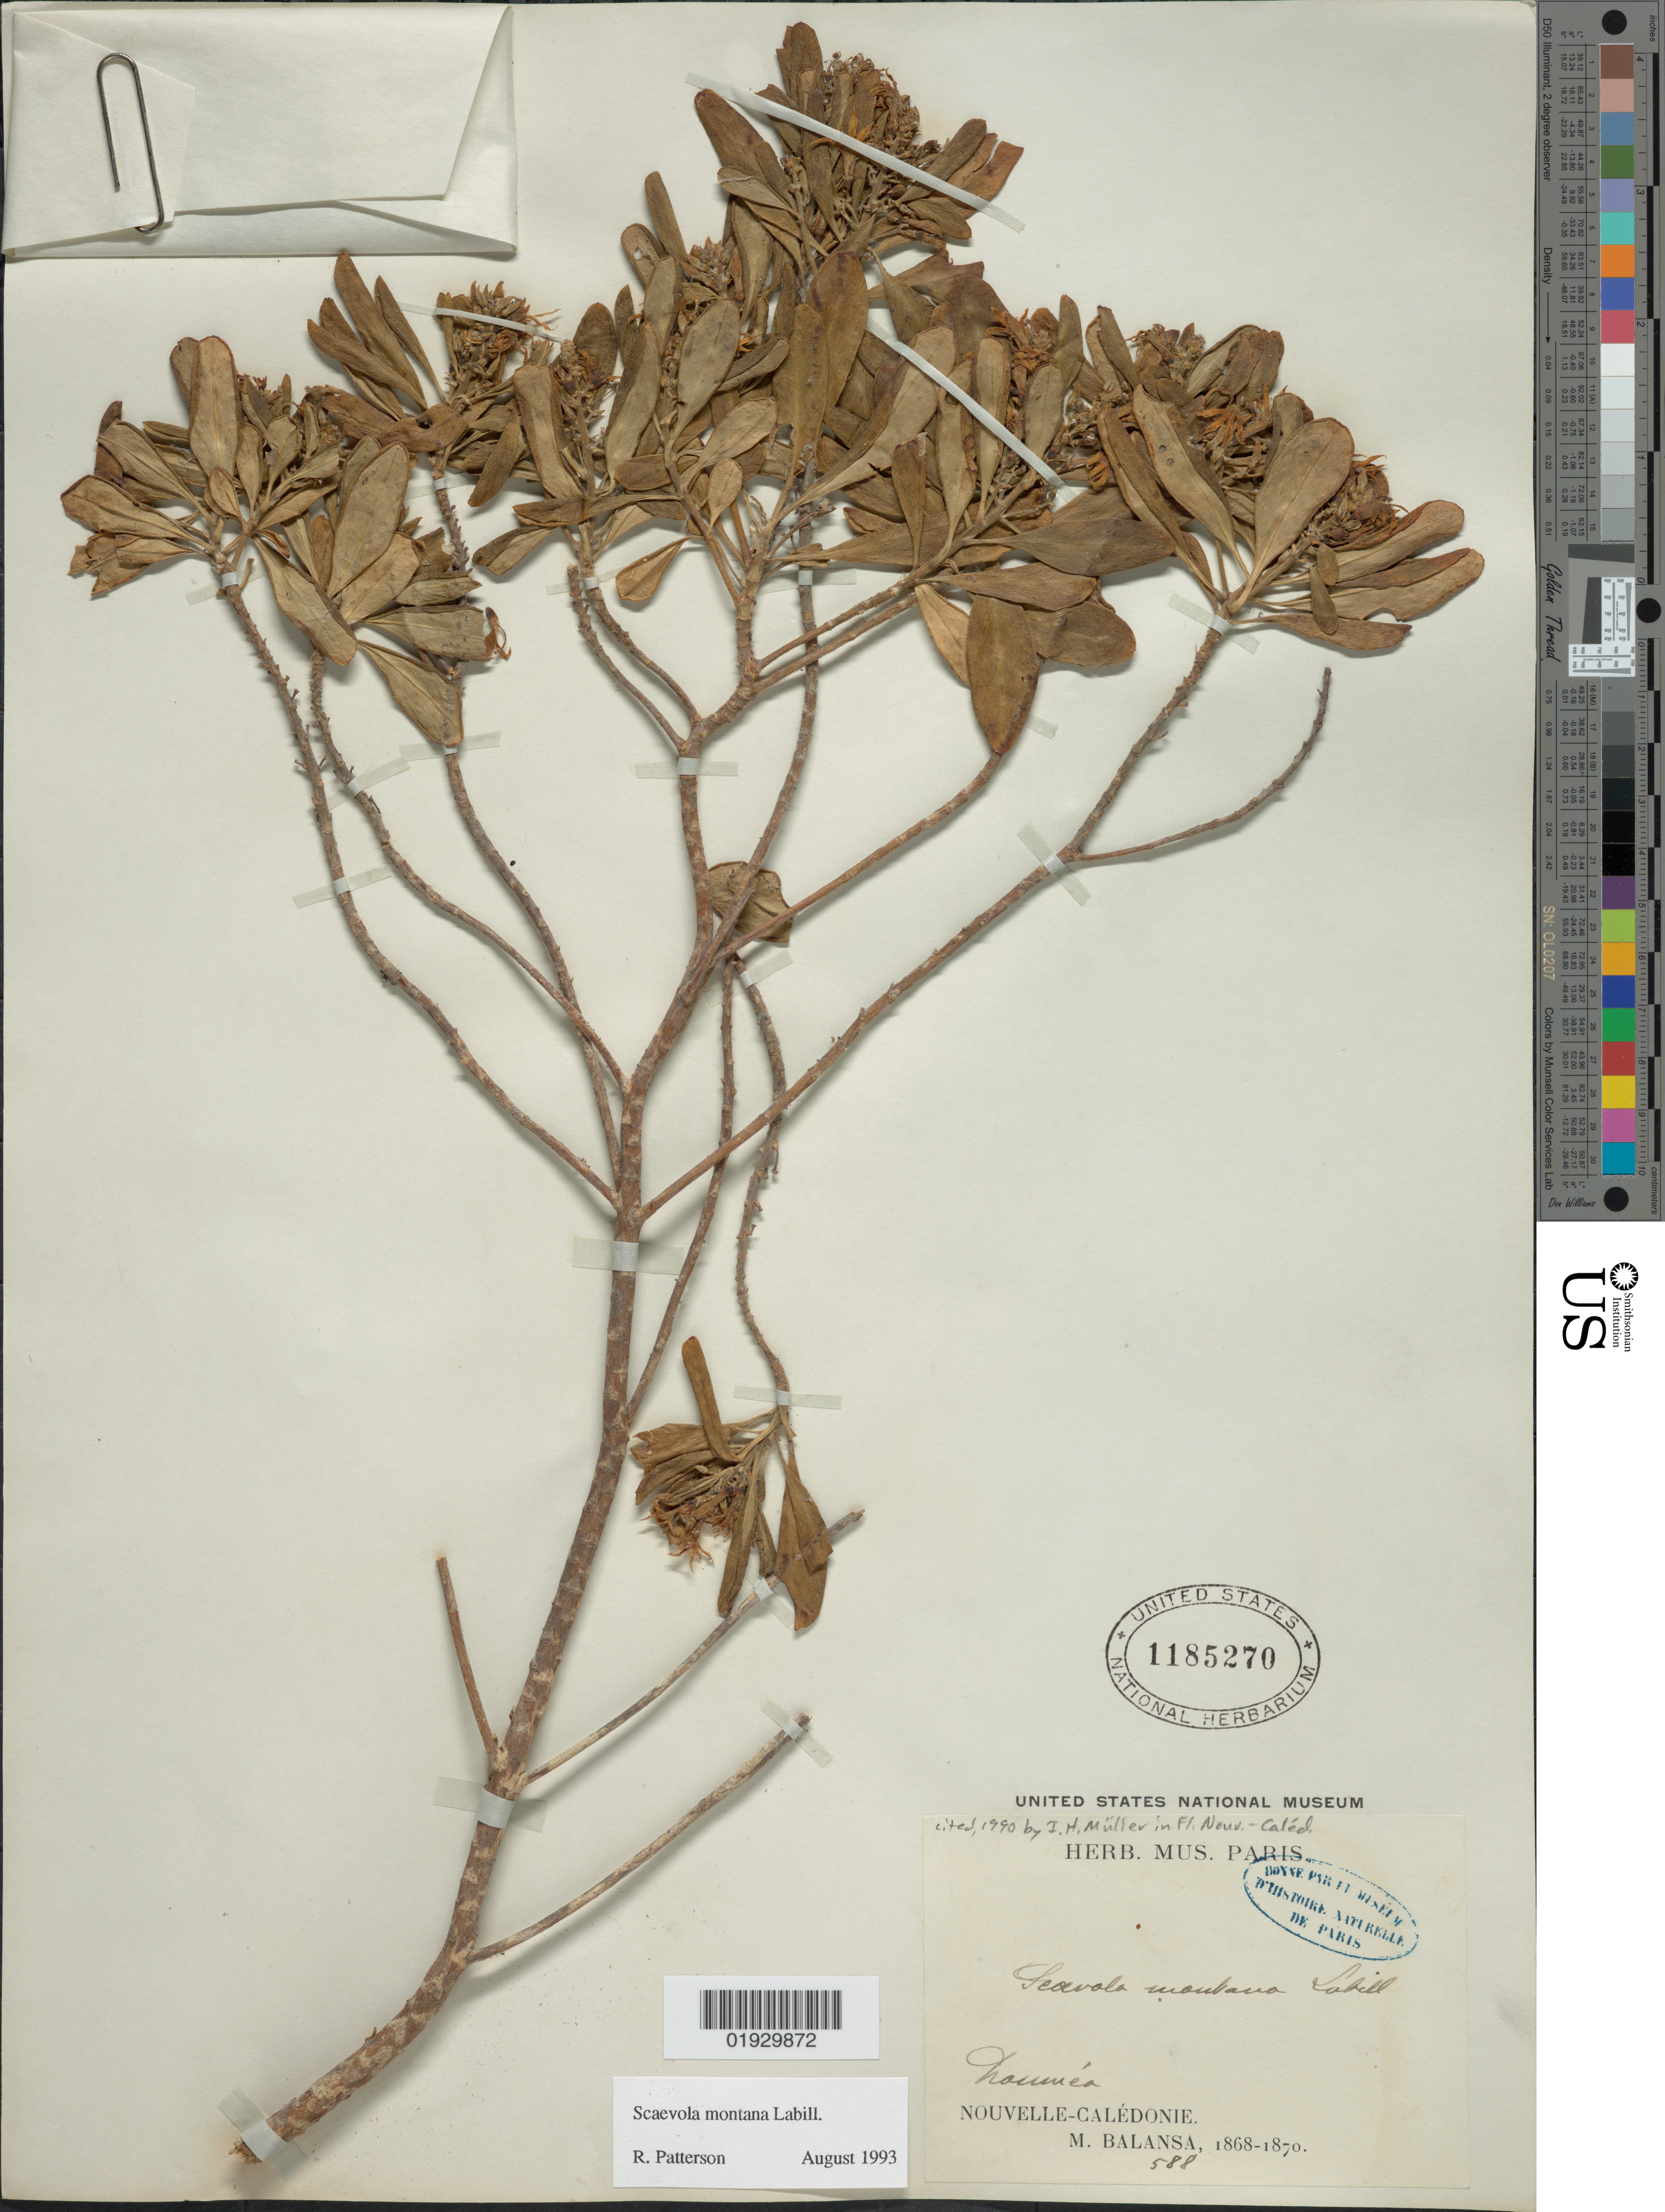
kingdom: Plantae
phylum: Tracheophyta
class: Magnoliopsida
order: Asterales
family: Goodeniaceae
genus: Scaevola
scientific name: Scaevola montana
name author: Labill.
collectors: B. Balansa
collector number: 588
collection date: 1868/1870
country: New Caledonia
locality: Nouméa. Nouvelle-Calédonie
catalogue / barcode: US 1185270